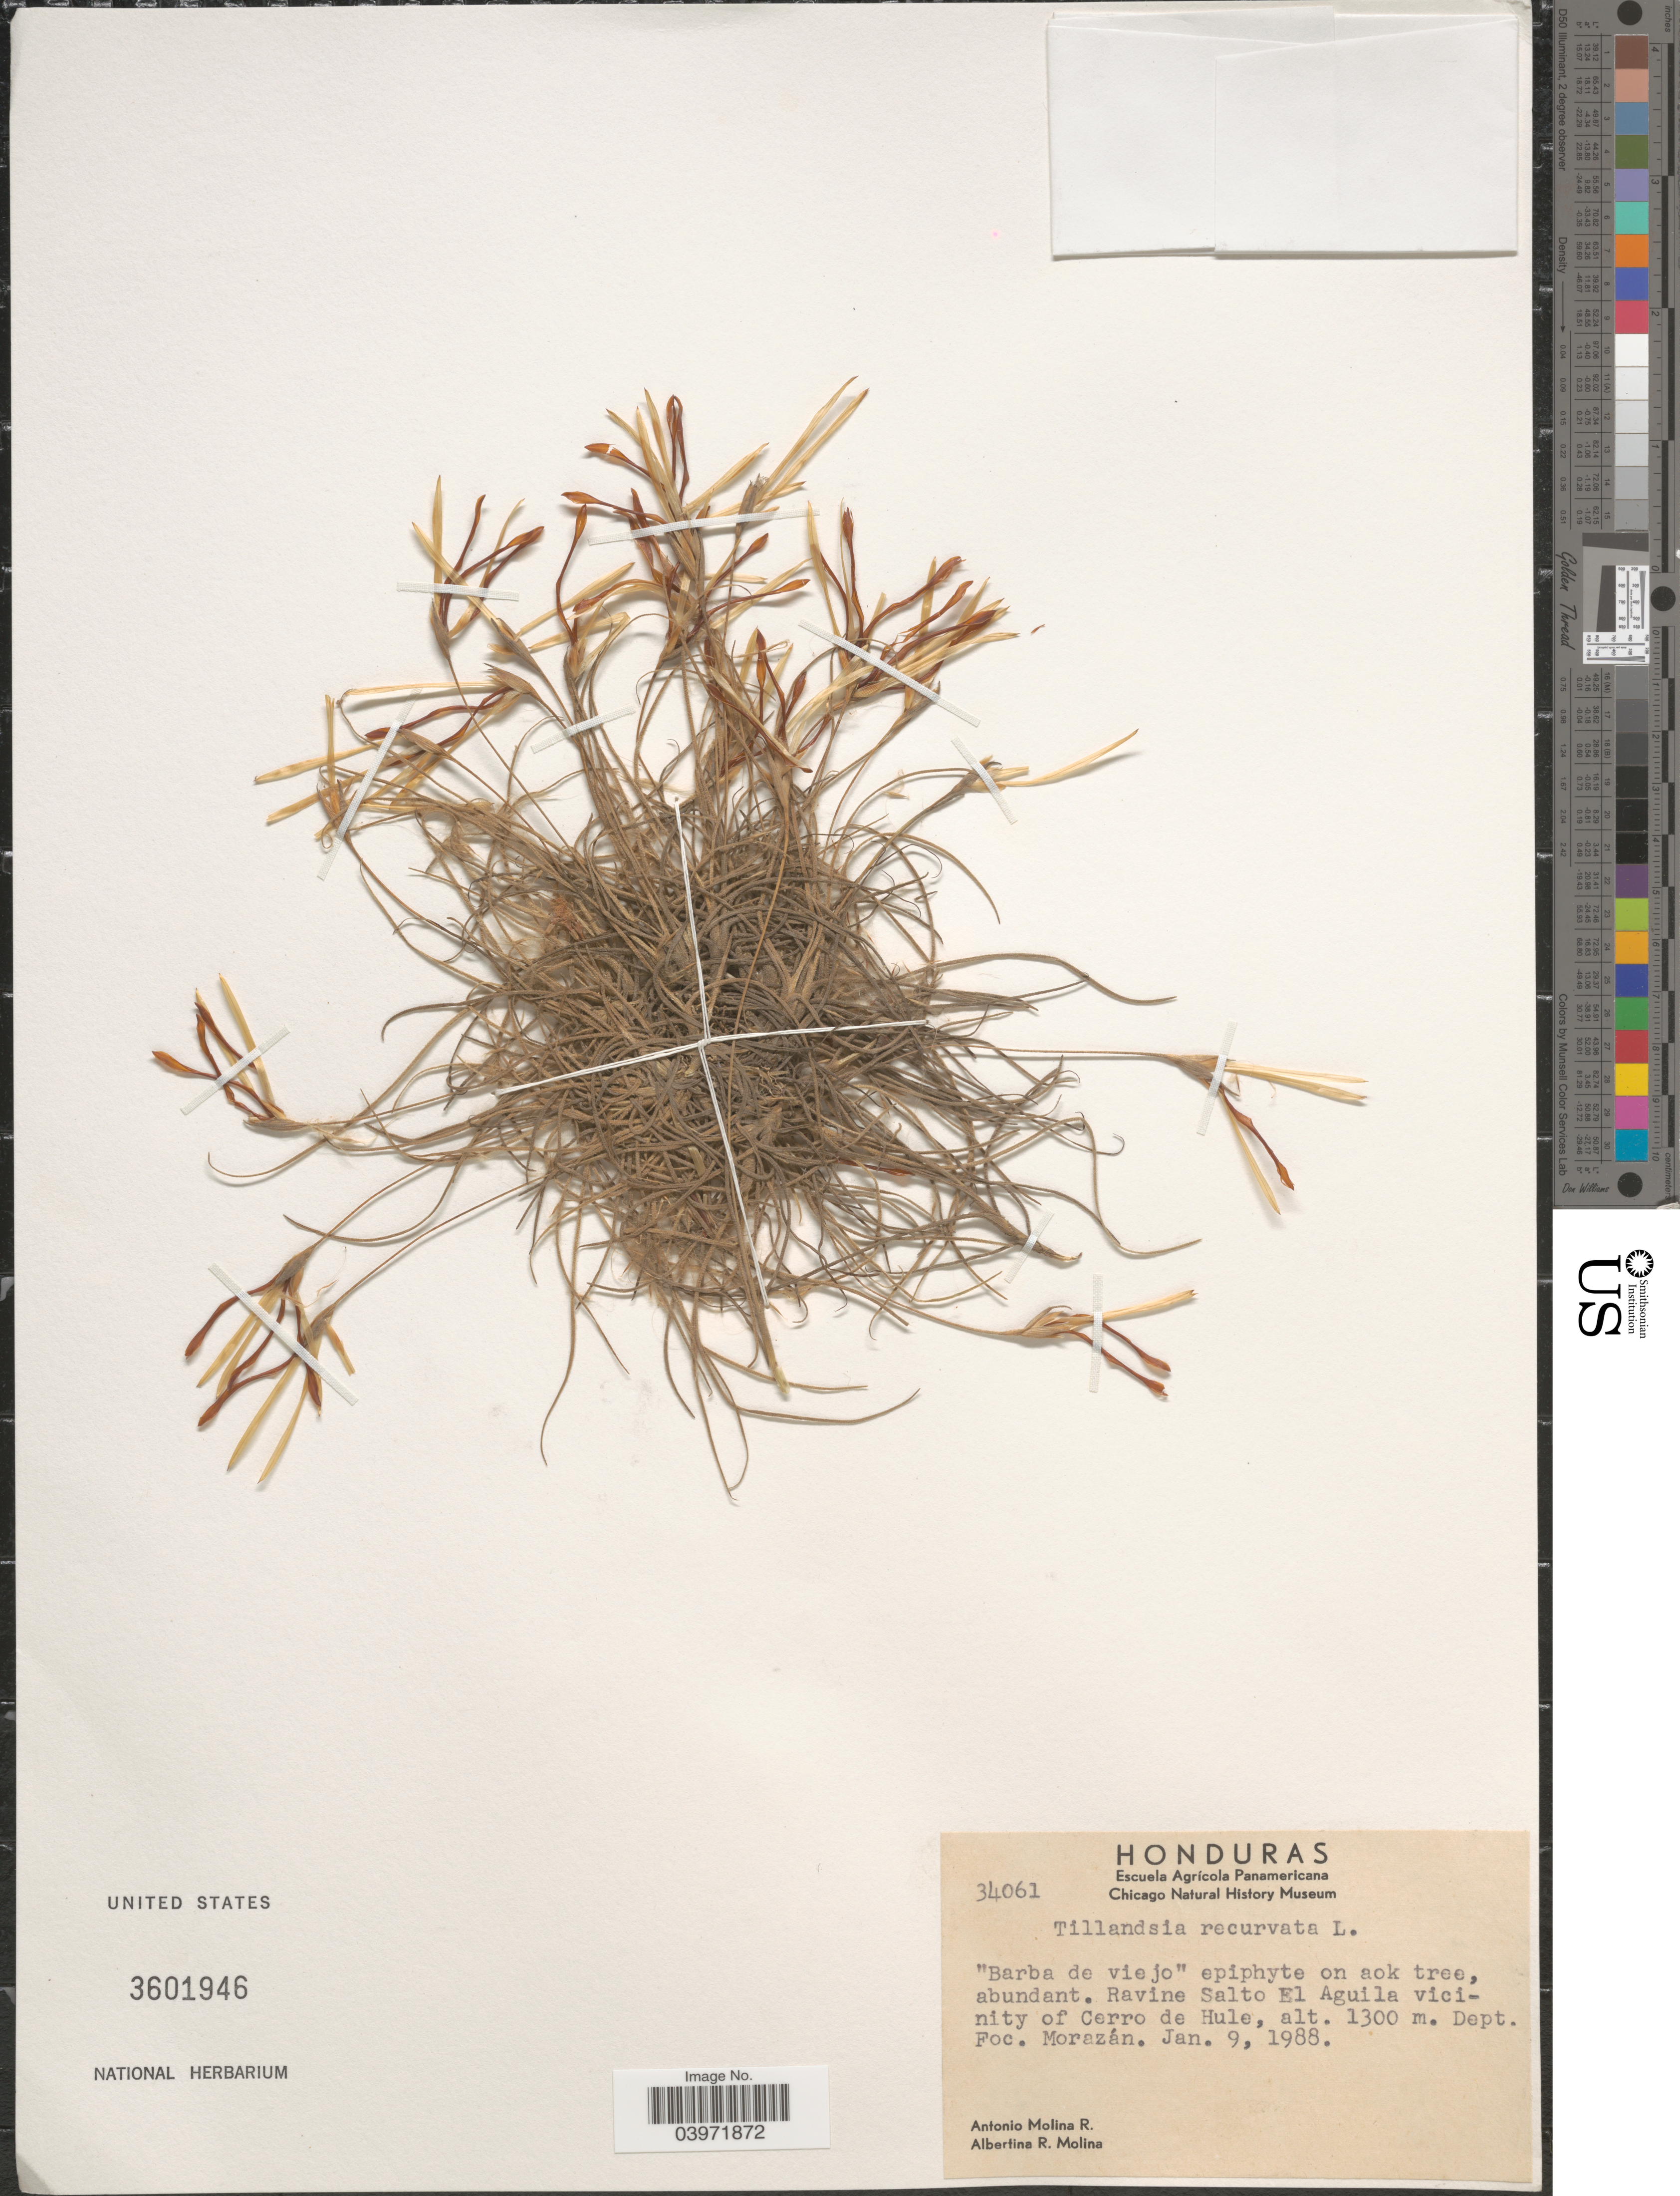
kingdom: Plantae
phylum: Tracheophyta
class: Liliopsida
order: Poales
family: Bromeliaceae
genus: Tillandsia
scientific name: Tillandsia recurvata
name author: L.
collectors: A. Molina R. & A. R. Molina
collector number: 34061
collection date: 1988-01-09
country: Honduras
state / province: Fco. Morazán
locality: Ravine Salto El Aguila vicinity of Cerro de Hule. Dept. Fco. Morazán.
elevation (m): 1300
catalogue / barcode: US 3601946